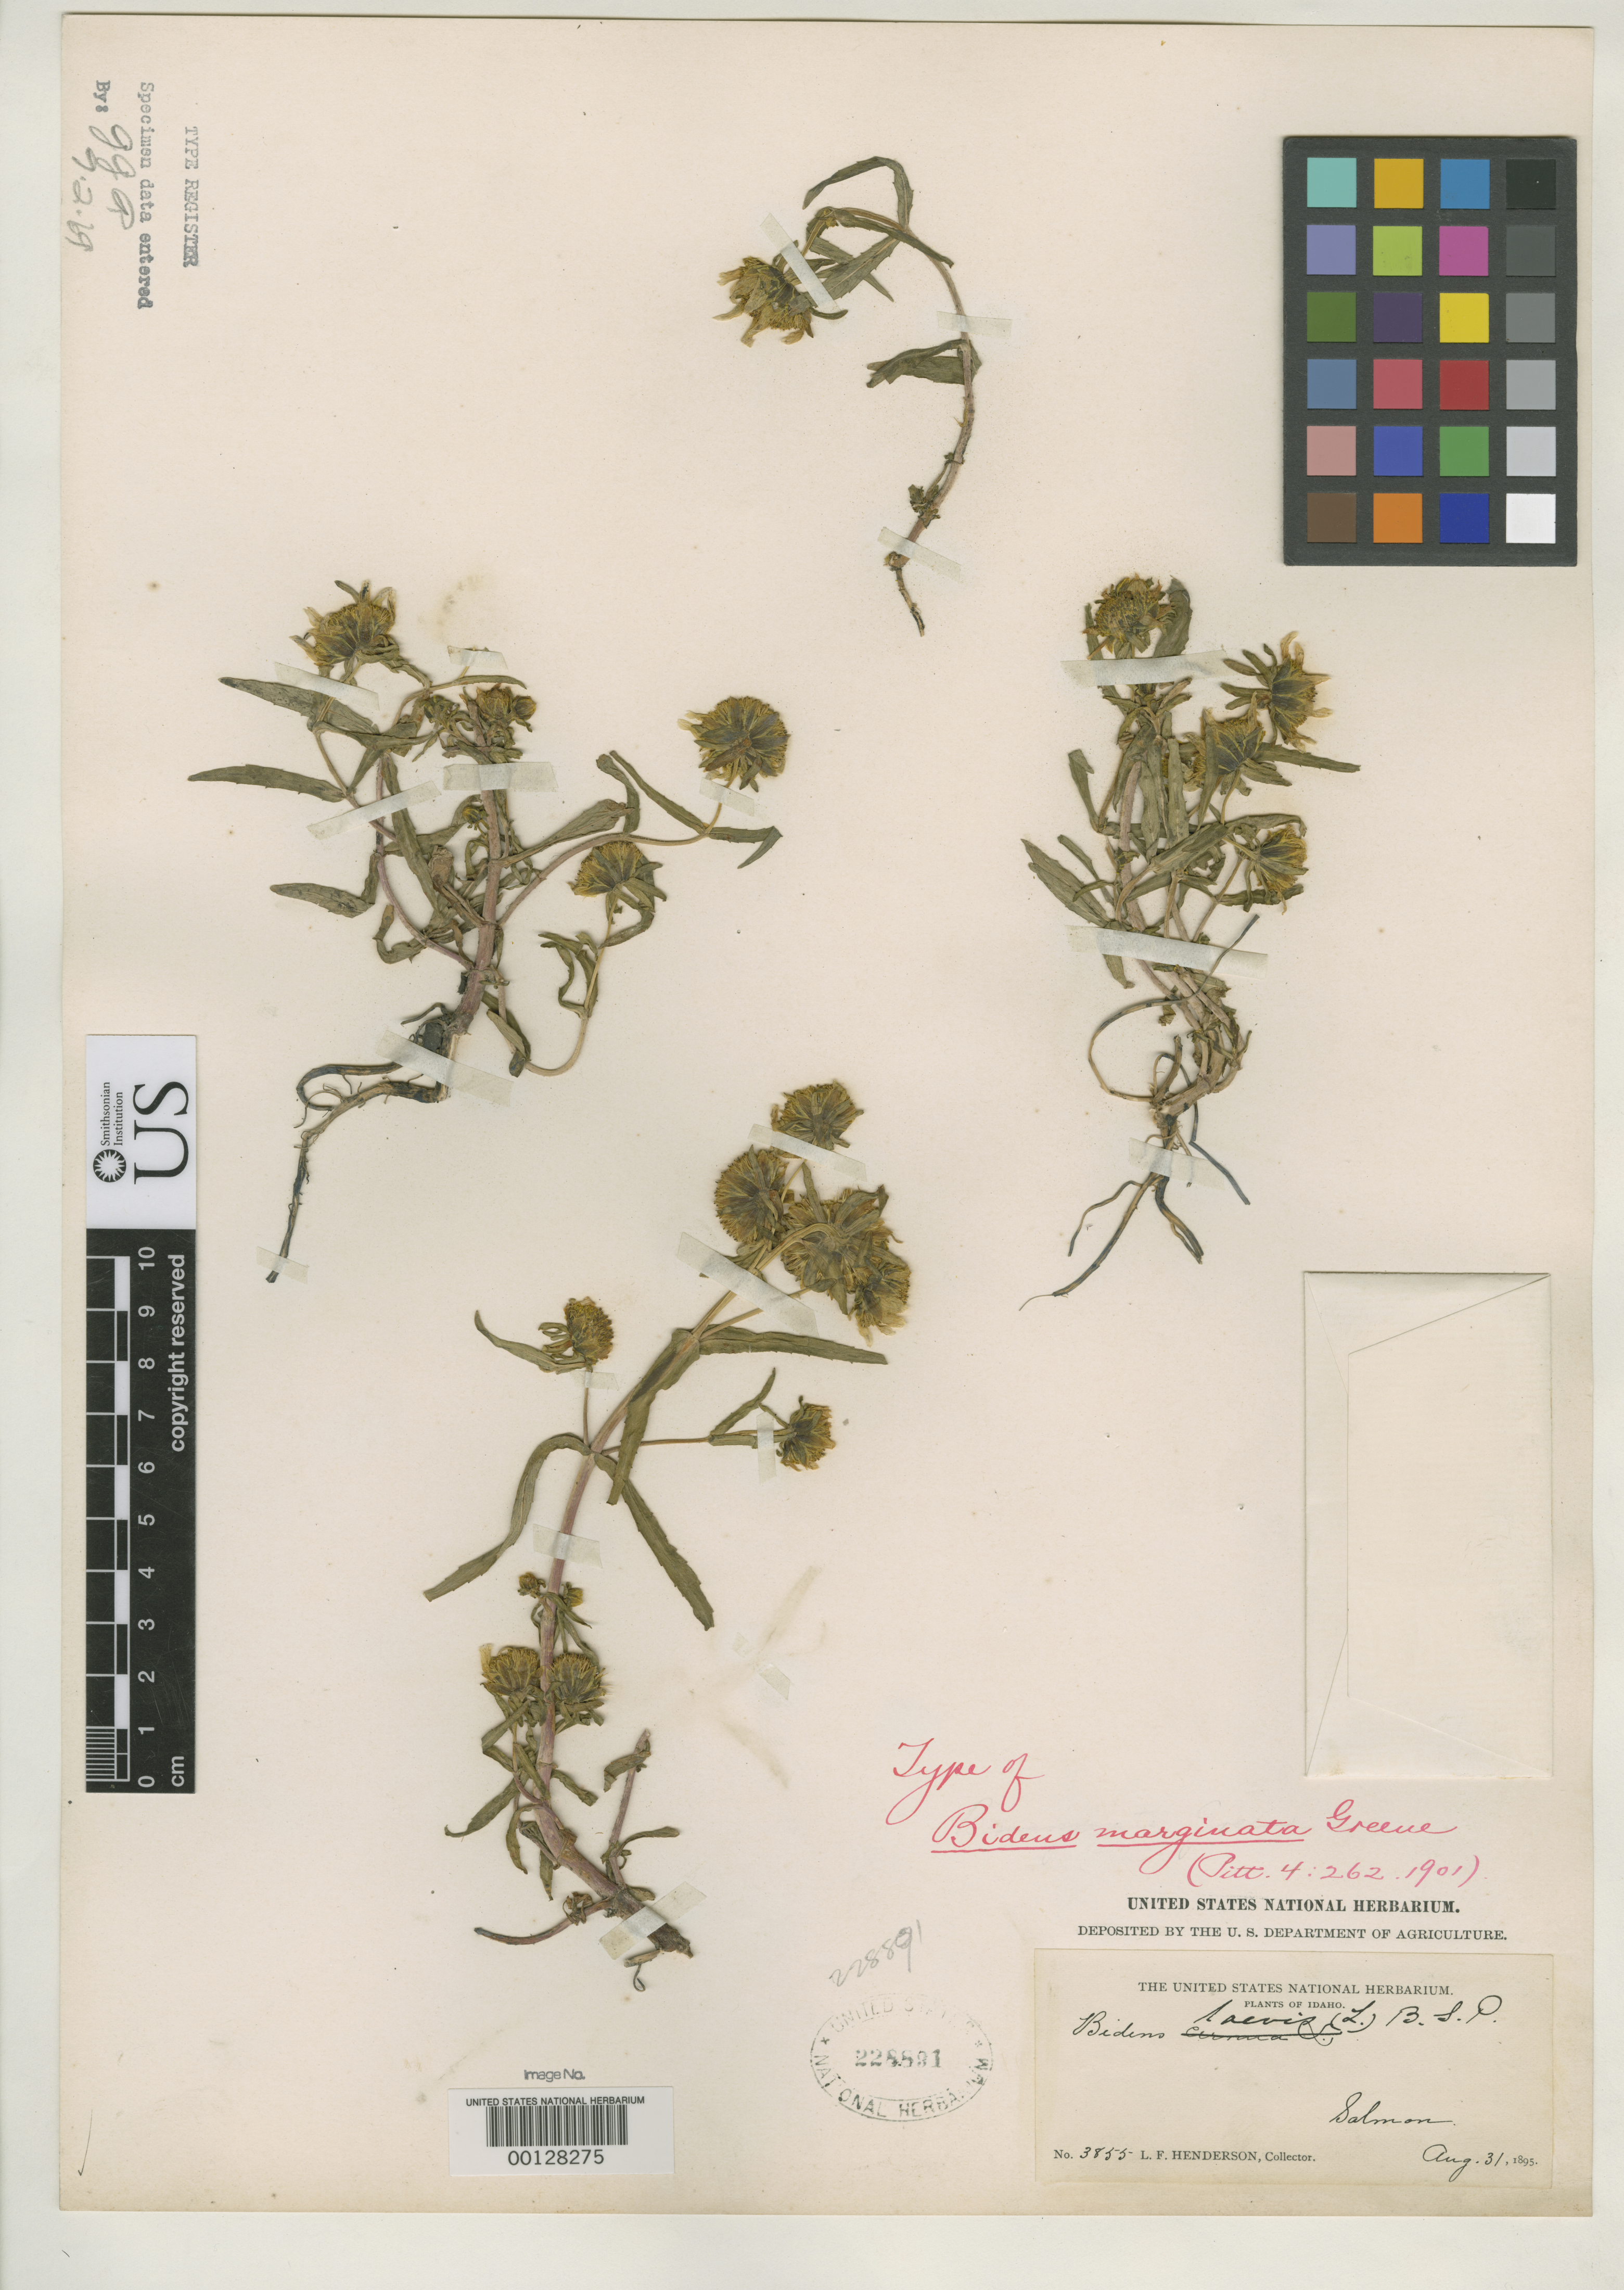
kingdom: Plantae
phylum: Tracheophyta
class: Magnoliopsida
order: Asterales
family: Asteraceae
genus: Bidens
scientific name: Bidens marginata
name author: Greene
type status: Isotype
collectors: L. F. Henderson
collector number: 3855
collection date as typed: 31 Aug 1895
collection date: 1895-08-31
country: United States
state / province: Idaho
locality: Salmon.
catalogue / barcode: US 228891